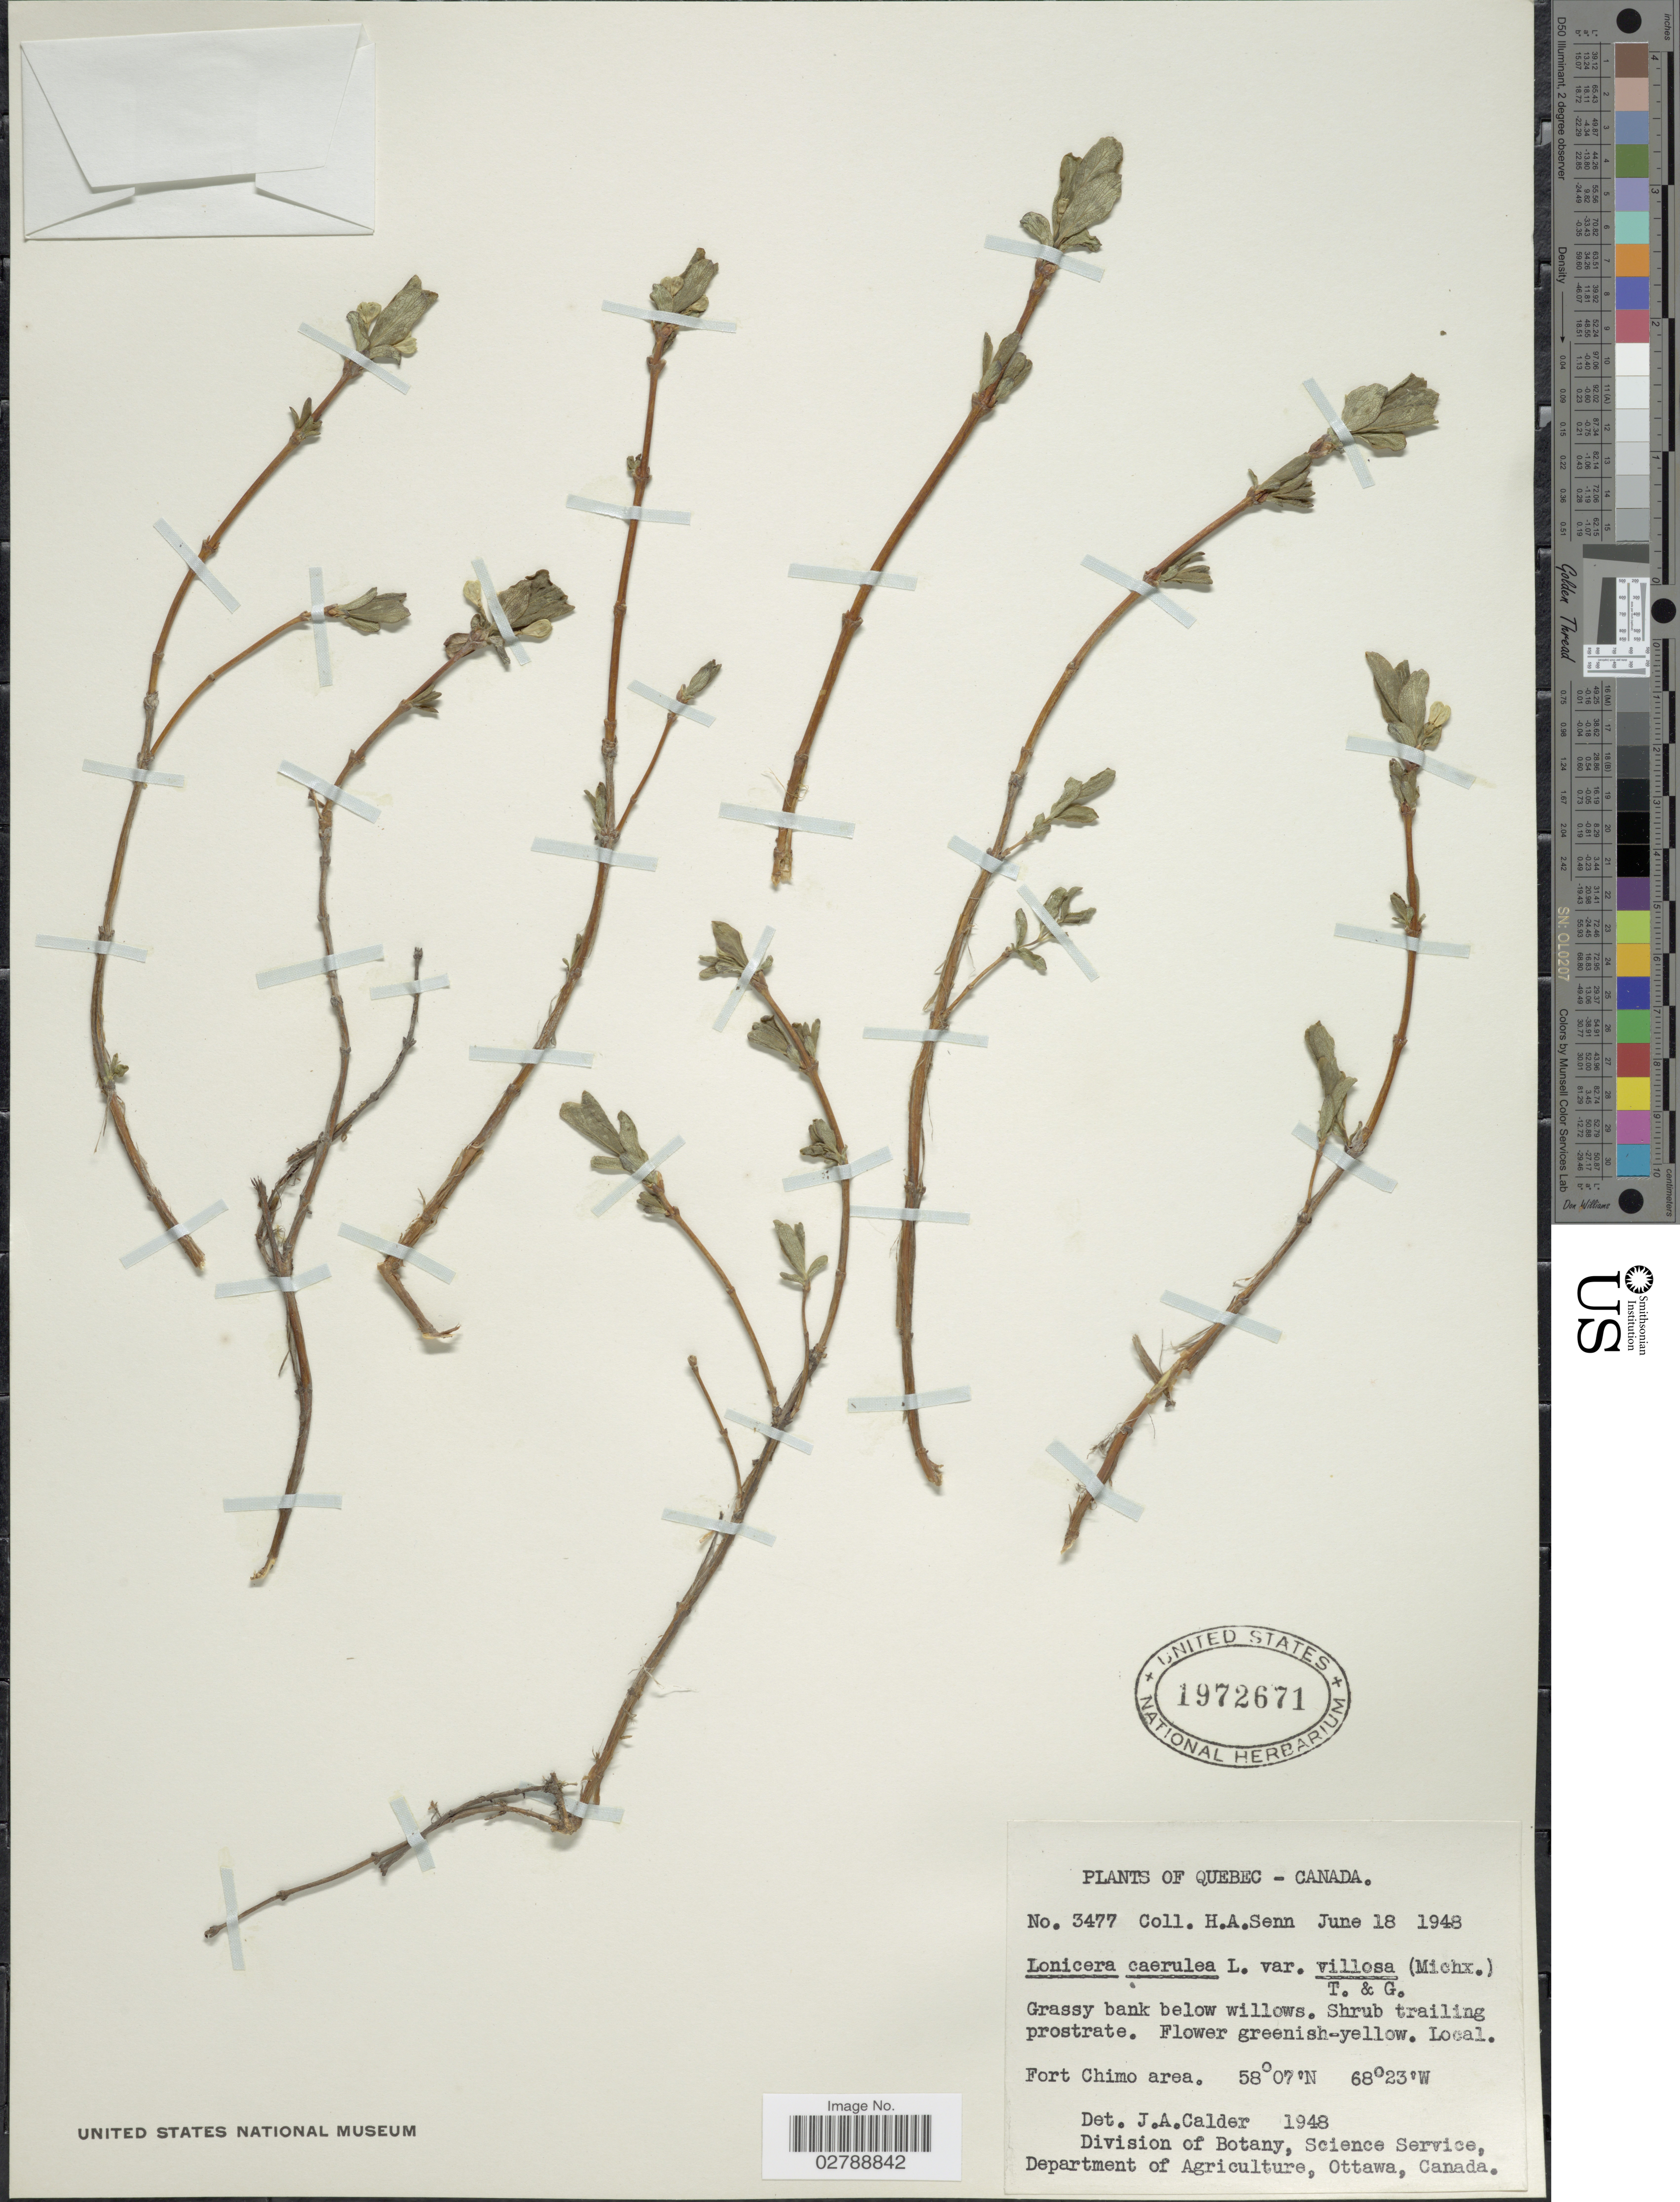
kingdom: Plantae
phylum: Tracheophyta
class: Magnoliopsida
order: Dipsacales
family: Caprifoliaceae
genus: Lonicera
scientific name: Lonicera caerulea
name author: L.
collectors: H. Senn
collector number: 3477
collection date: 1948-06-18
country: Canada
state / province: Quebec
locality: Fort Chimo area.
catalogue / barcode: US 1972671